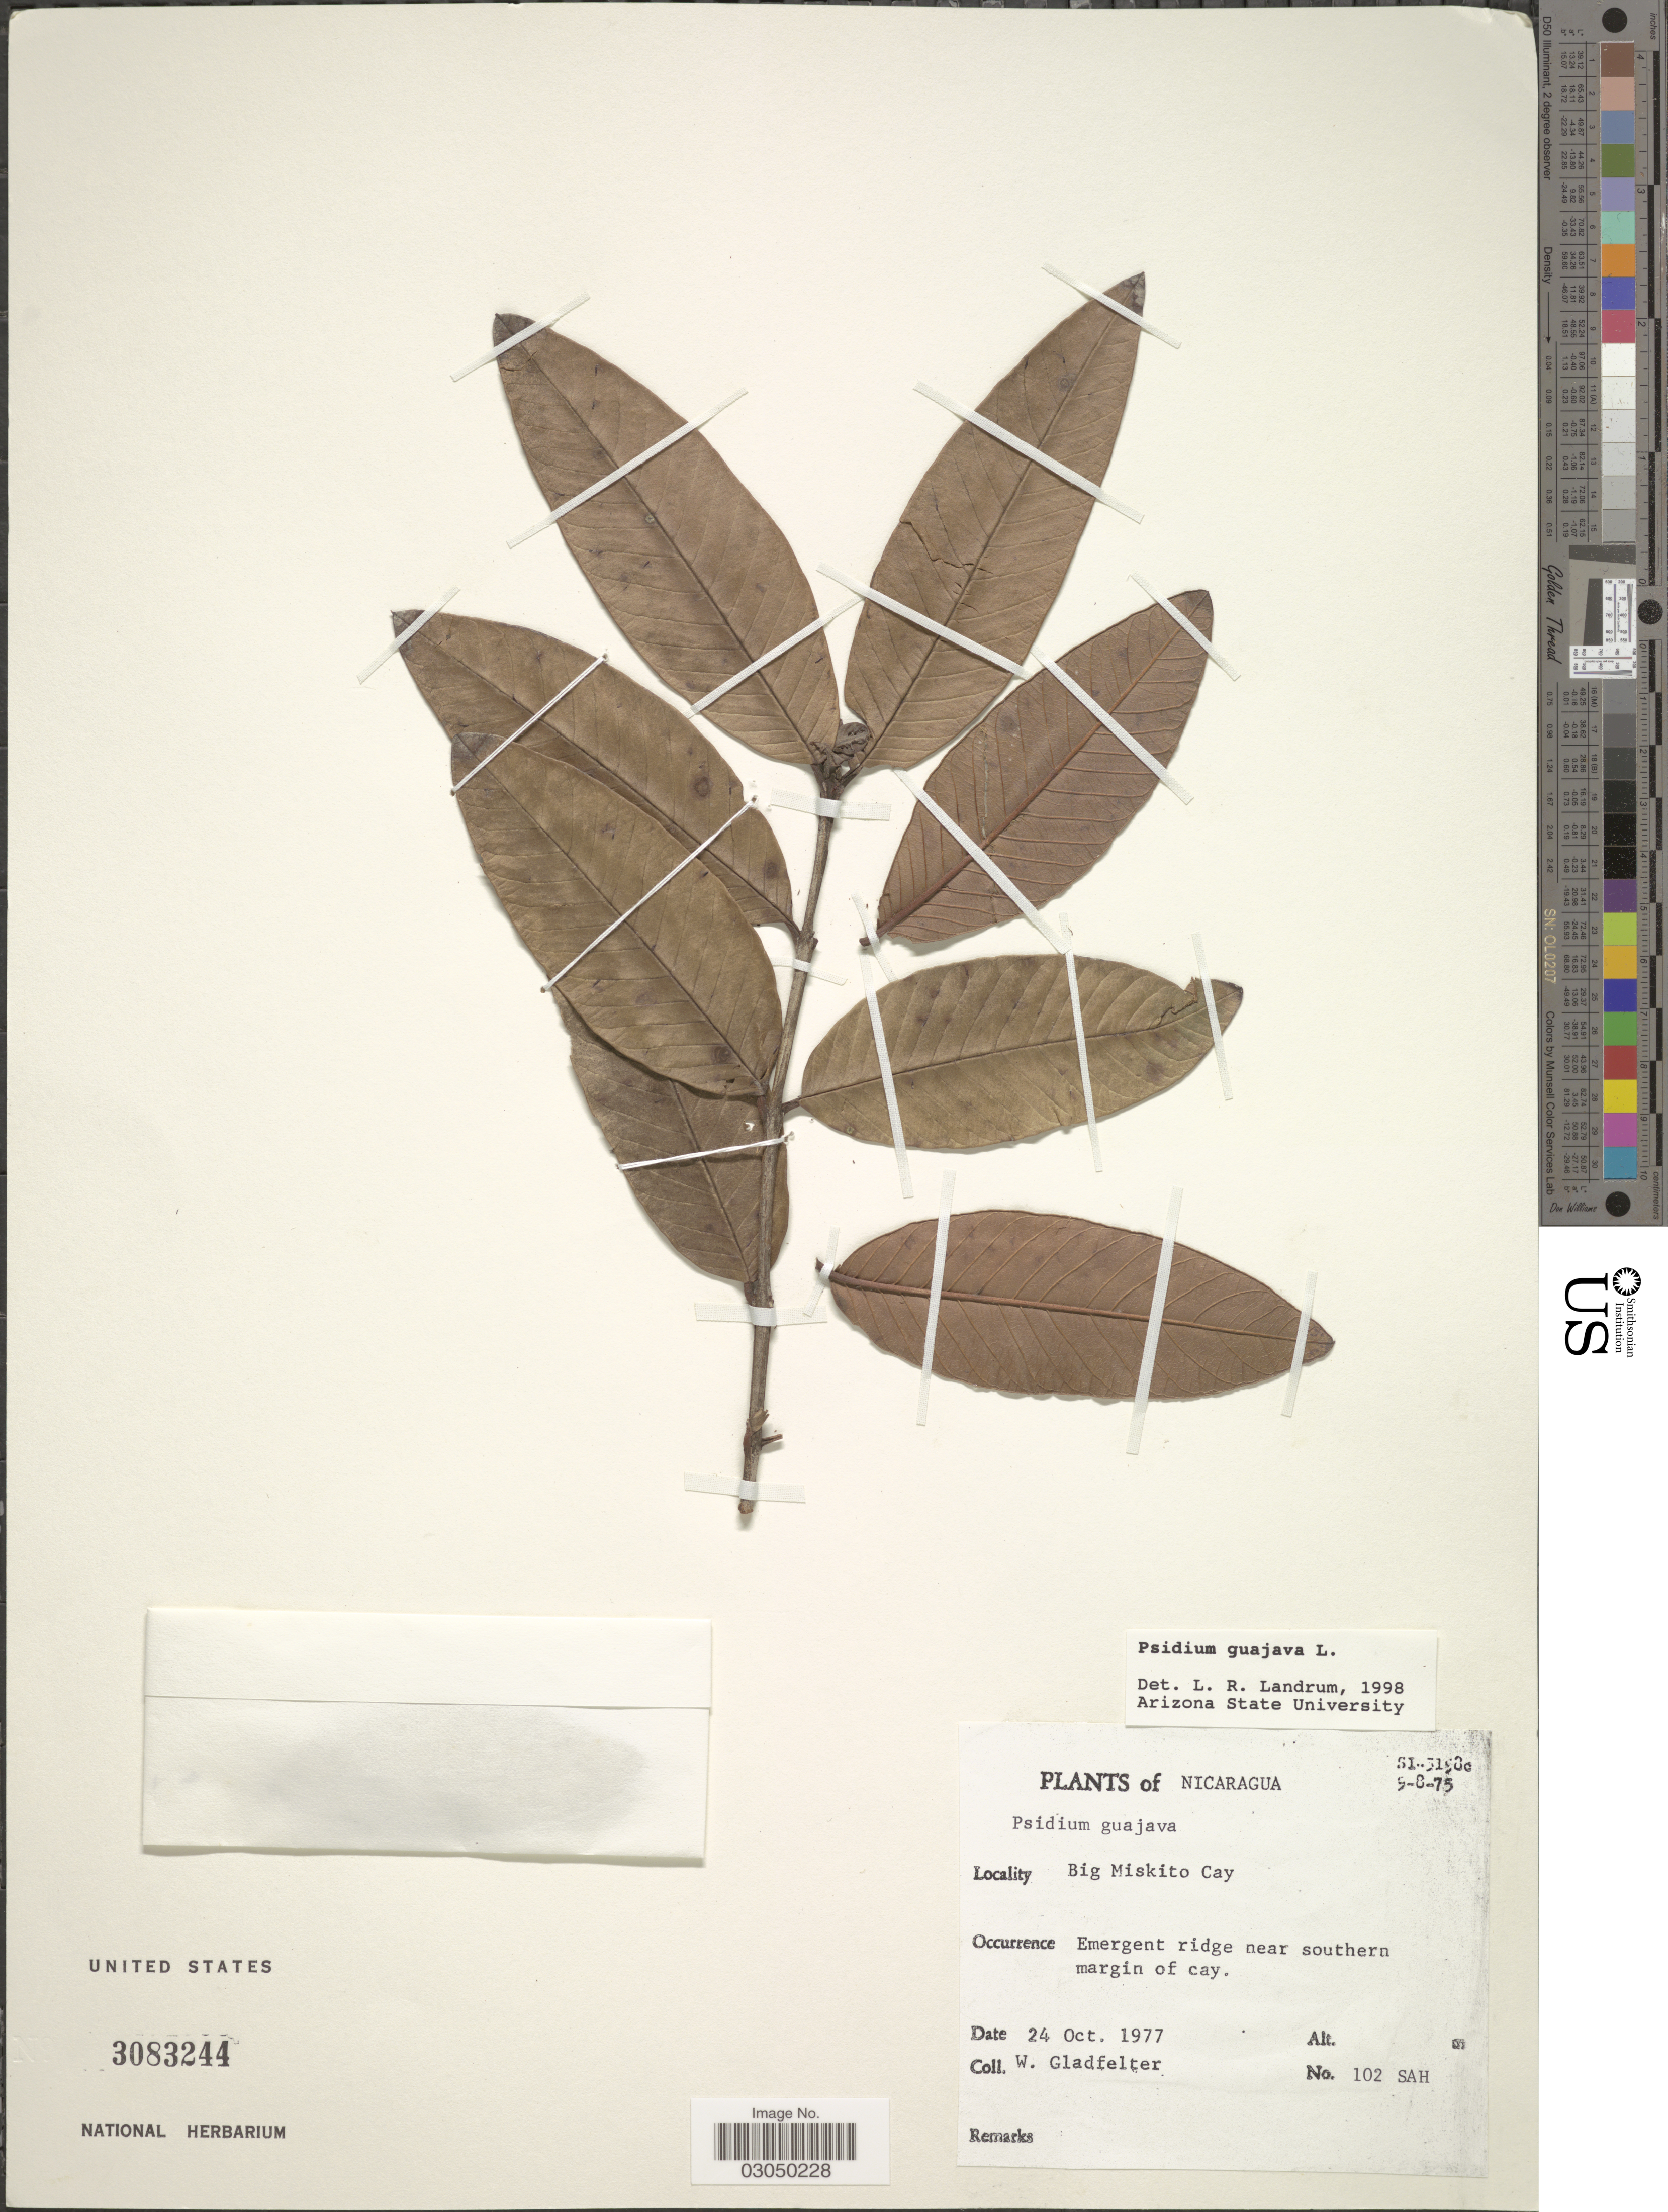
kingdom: Plantae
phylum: Tracheophyta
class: Magnoliopsida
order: Myrtales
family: Myrtaceae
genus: Psidium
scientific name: Psidium guajava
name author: L.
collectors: W. Gladfelter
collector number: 102 SAH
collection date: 1977-10-24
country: Nicaragua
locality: Big Miskito Cay. Emergent ridge near southern margin of cay.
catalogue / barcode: US 3083244